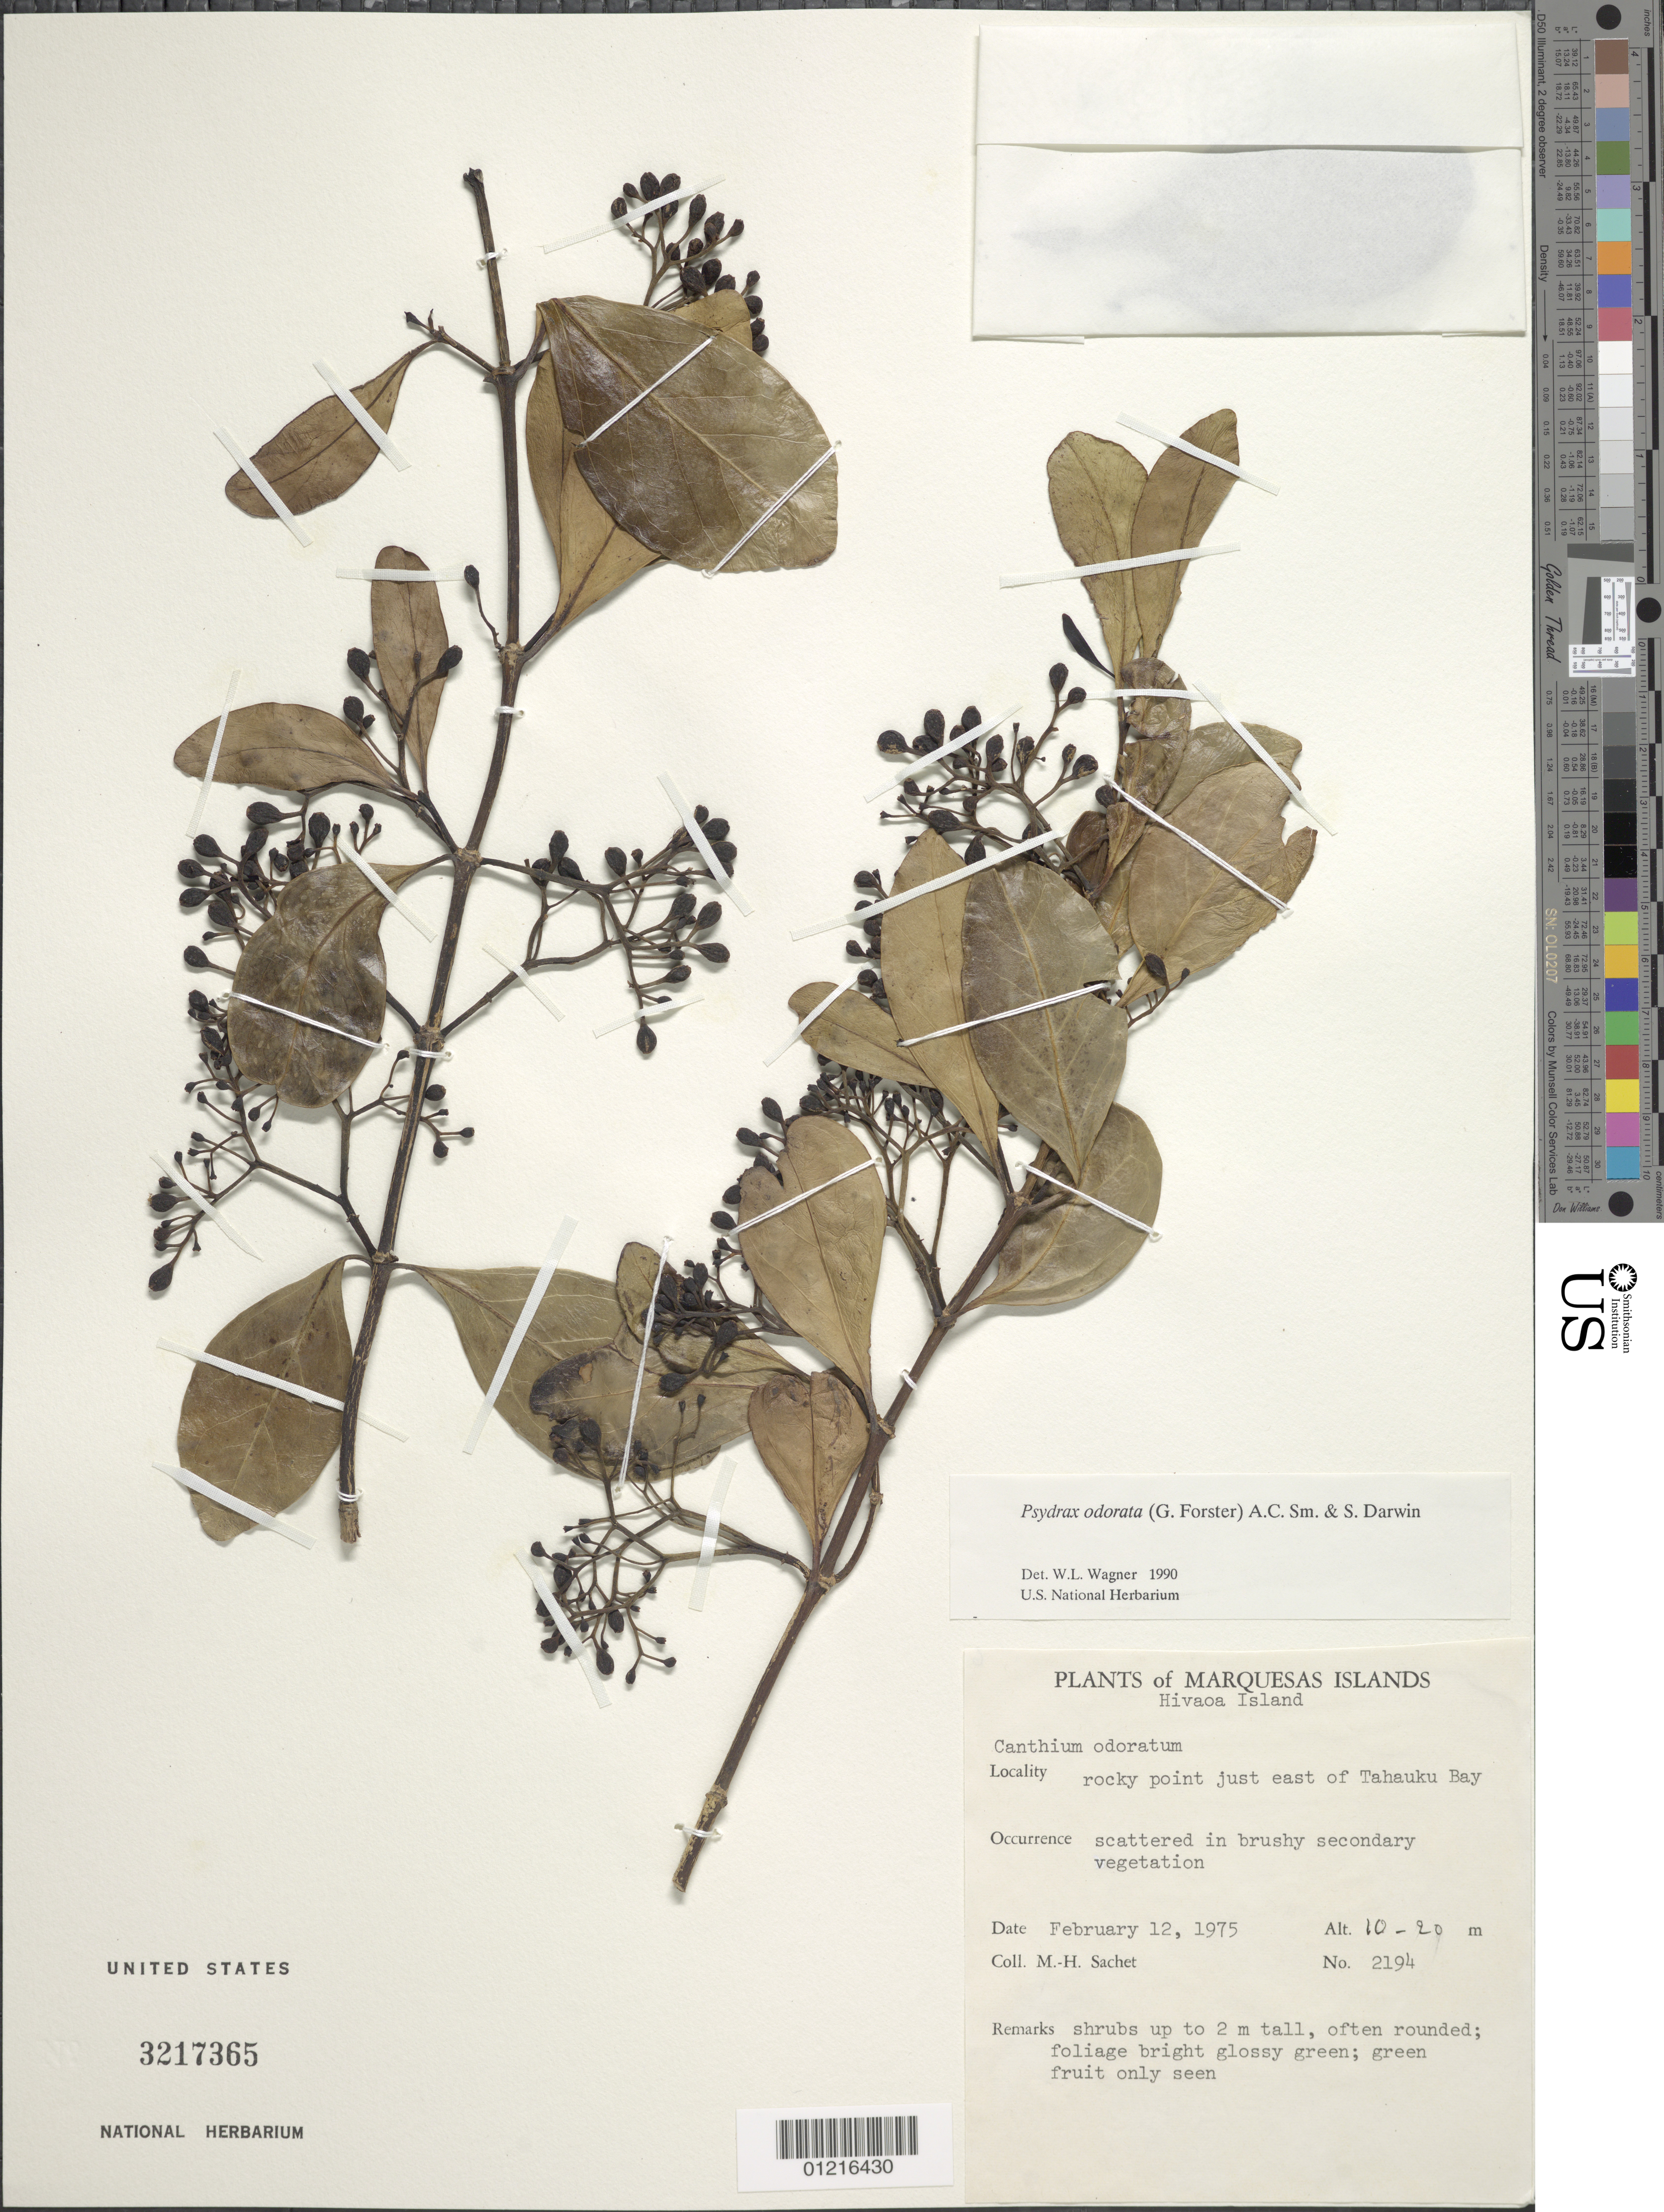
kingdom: Plantae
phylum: Tracheophyta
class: Magnoliopsida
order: Gentianales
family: Rubiaceae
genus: Psydrax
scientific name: Psydrax odorata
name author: (G. Forst.) A.C. Sm. & S.P. Darwin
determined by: Wagner, W. L., (BOT), Smithsonian Institution - National Museum of Natural History (UNITED STATES)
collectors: M.-H. Sachet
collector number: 2194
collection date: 1975-02-12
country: French Polynesia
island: Hiva Oa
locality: rocky point just E of Tahauka Bay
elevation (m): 10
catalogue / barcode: US 3217365